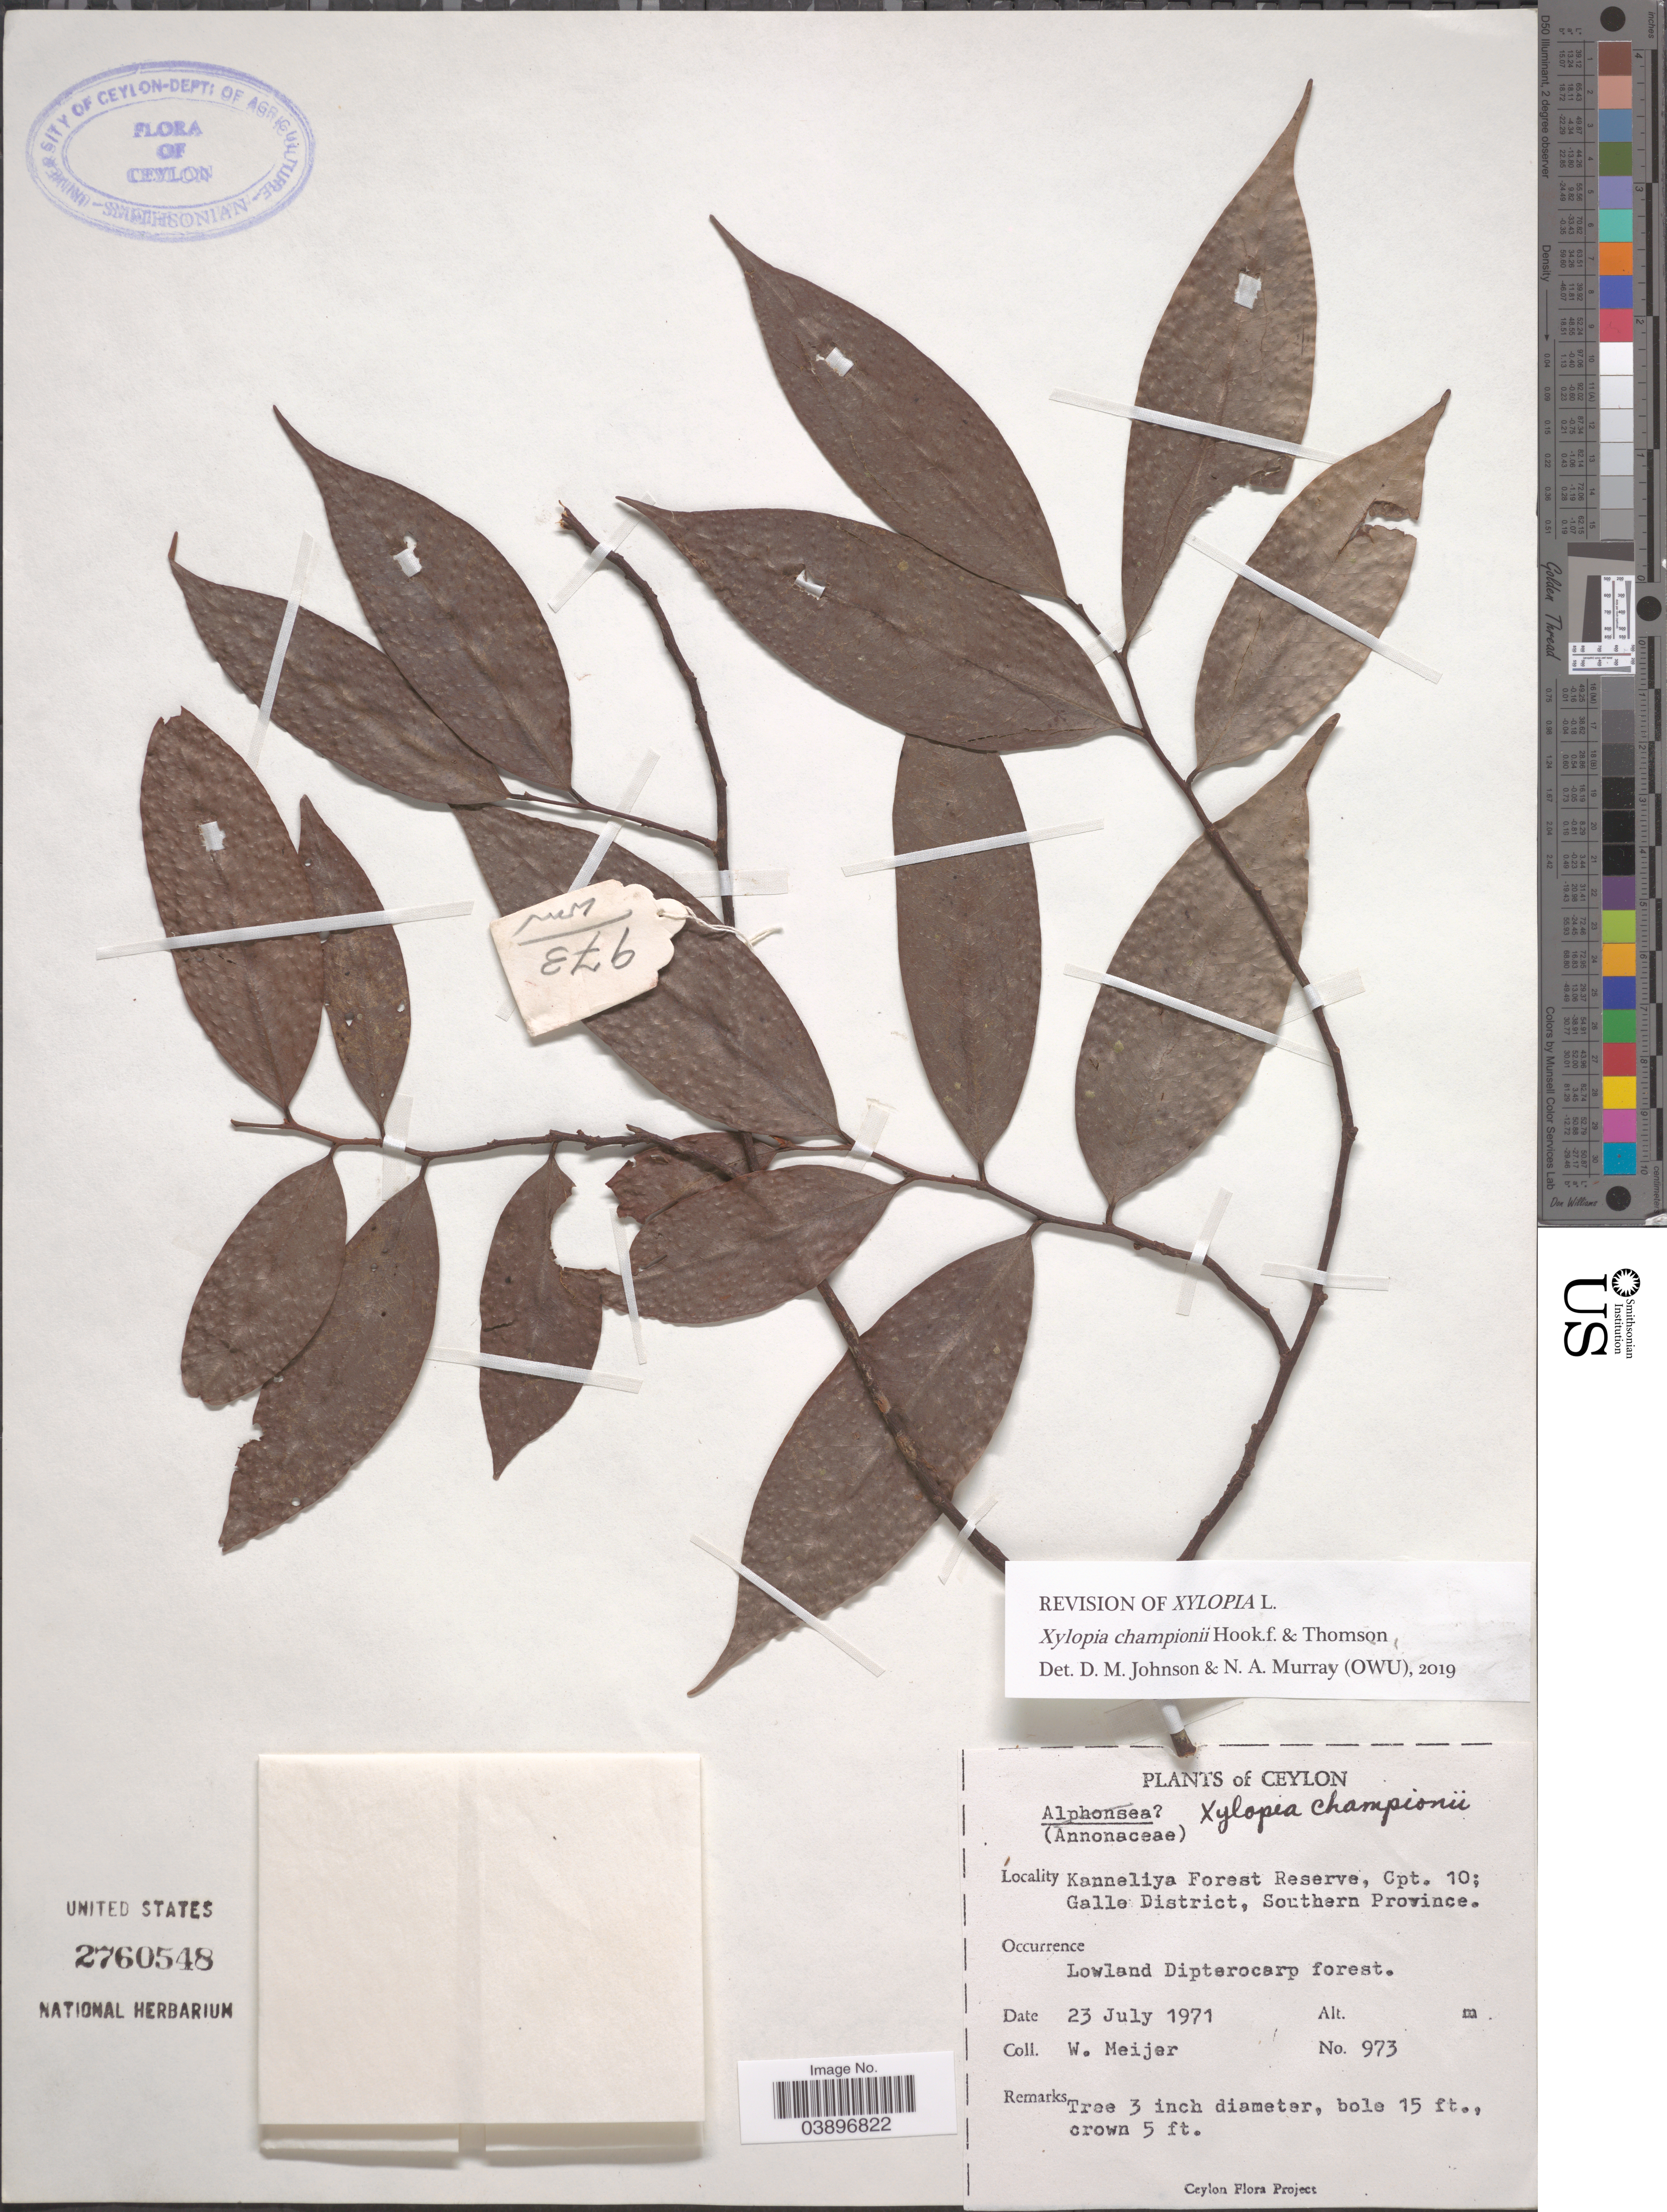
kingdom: Plantae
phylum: Tracheophyta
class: Magnoliopsida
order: Magnoliales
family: Annonaceae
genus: Xylopia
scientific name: Xylopia championii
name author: Hook. f. & Thomson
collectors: W. Meijer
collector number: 973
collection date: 1971-07-23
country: Sri Lanka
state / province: Southern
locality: Ceylon. Kanneliya Forest Reserve, Cpt. 10; Galle District.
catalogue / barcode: US 2760548